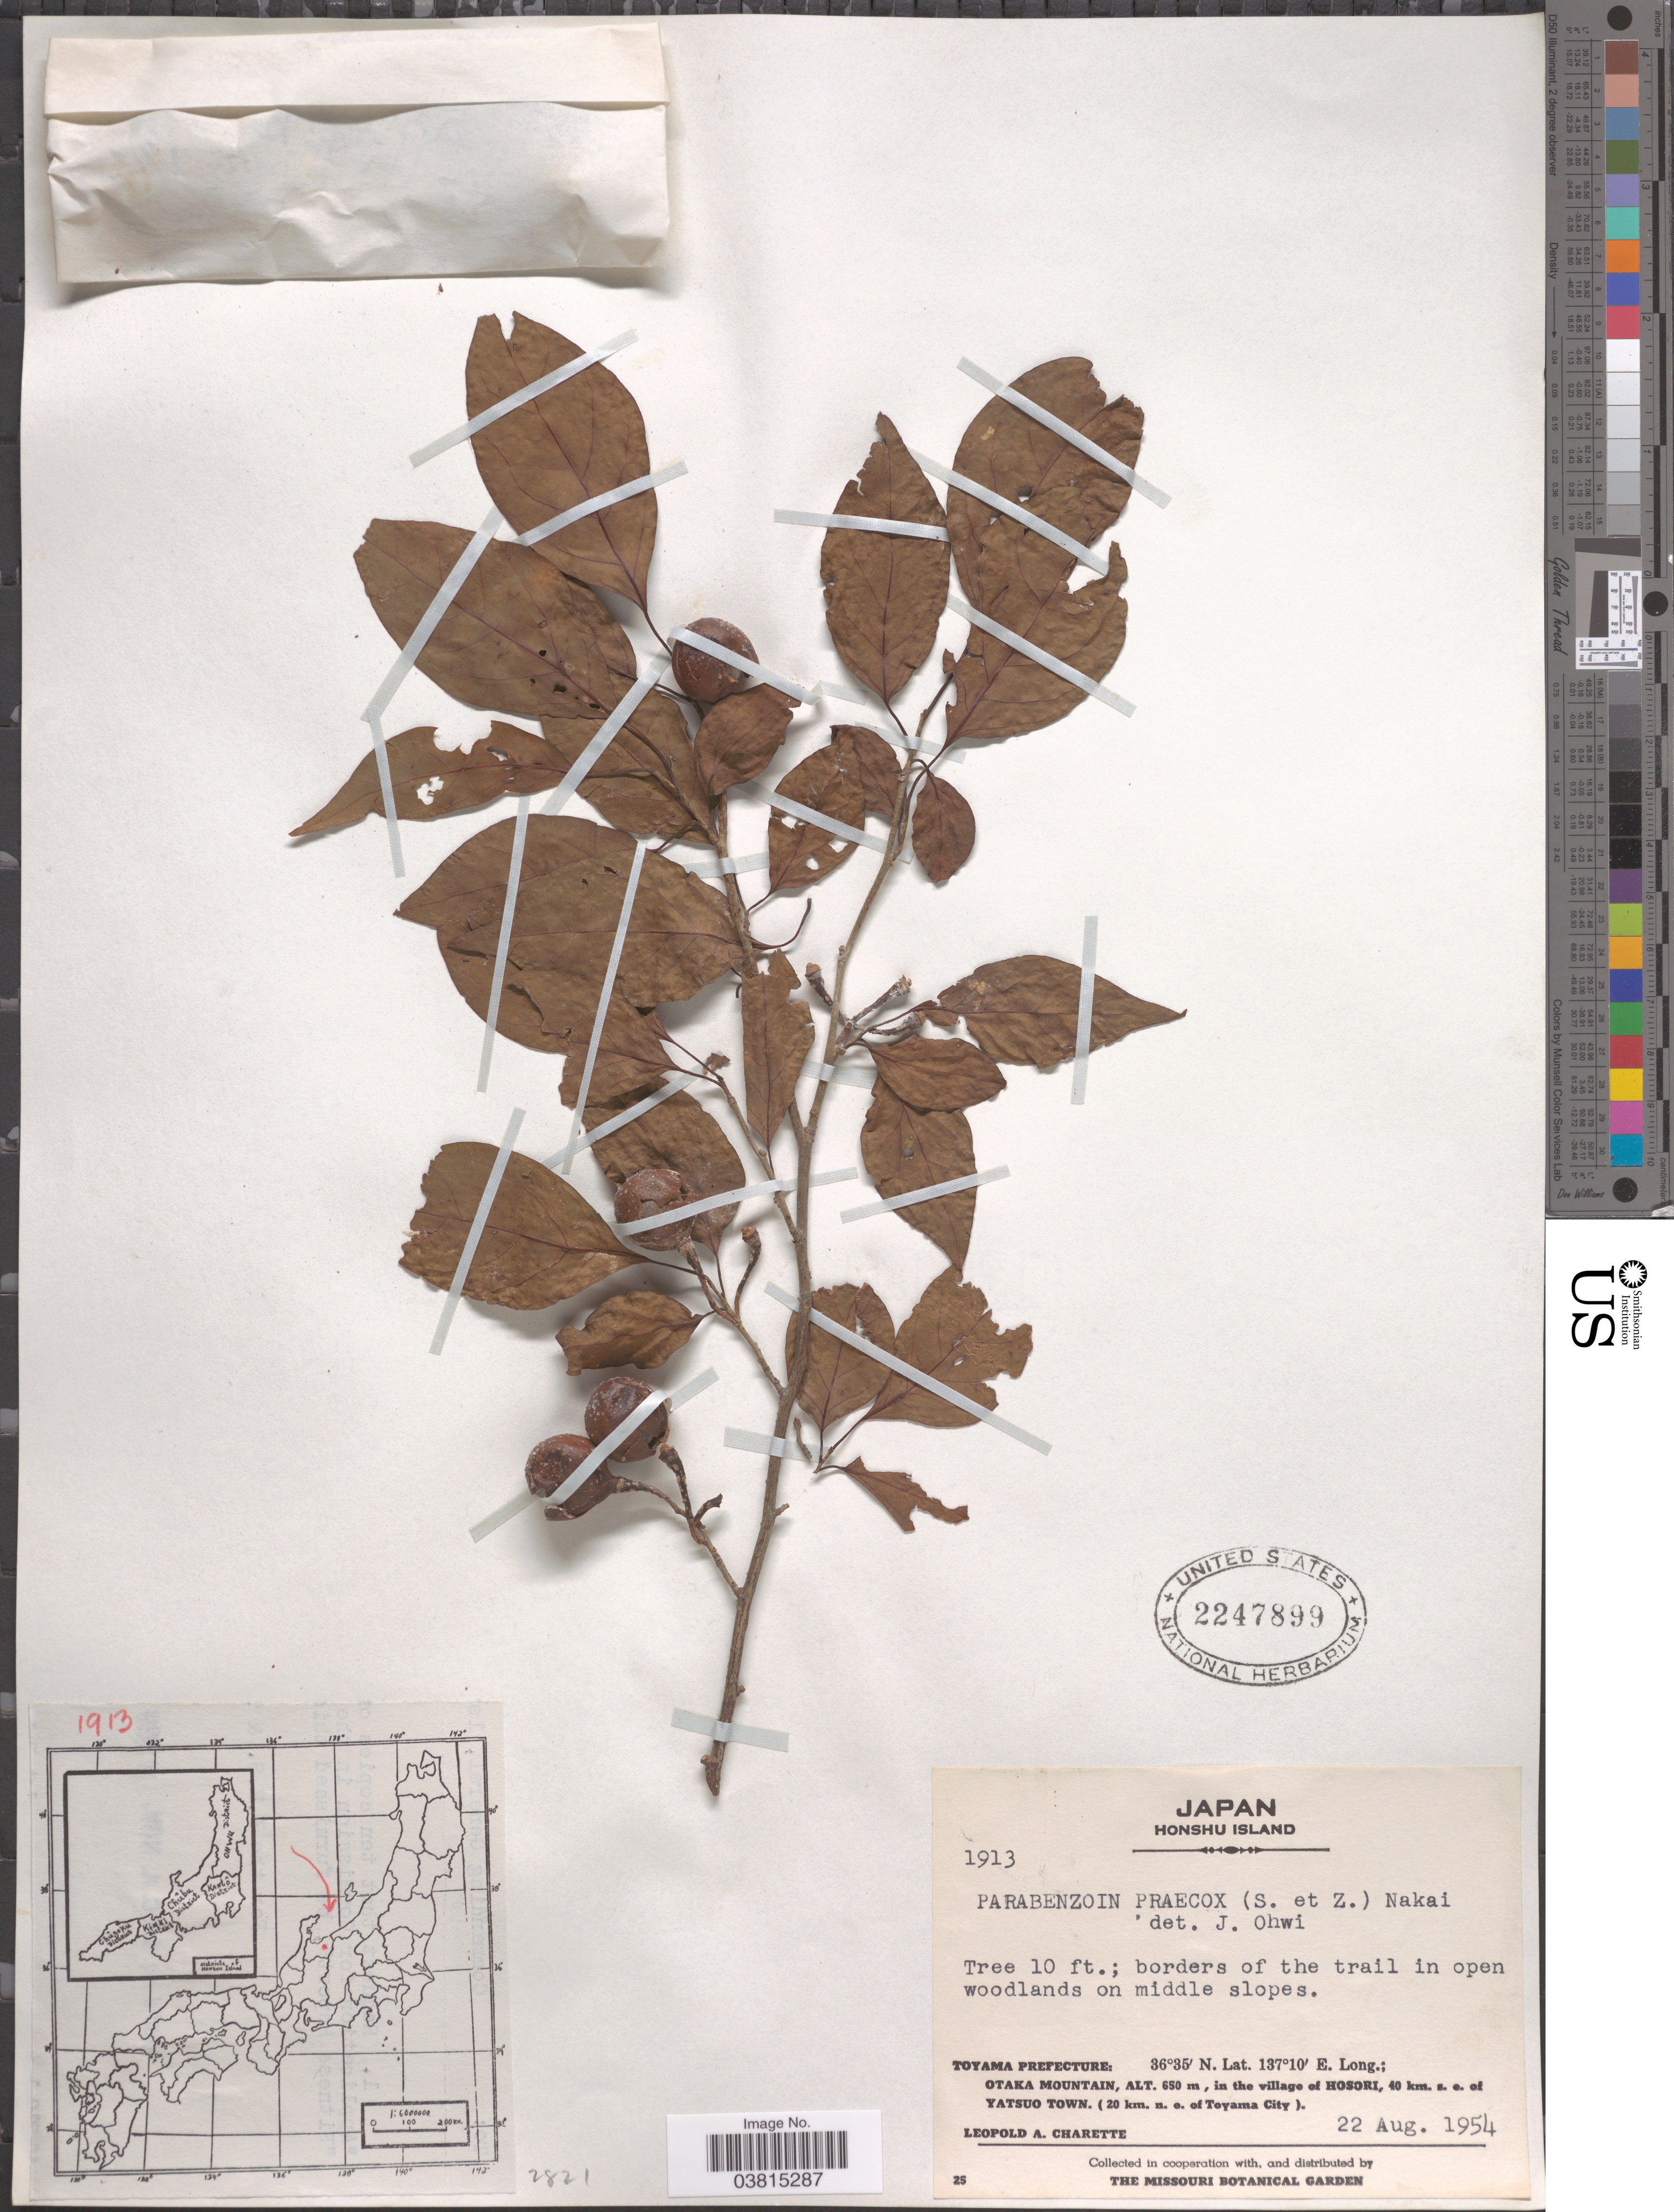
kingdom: Plantae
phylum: Tracheophyta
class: Magnoliopsida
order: Laurales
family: Lauraceae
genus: Lindera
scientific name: Lindera praecox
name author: (Siebold & Zucc.) Blume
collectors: L. A. Charette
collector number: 1913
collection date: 1954-08-22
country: Japan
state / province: Toyama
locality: Honshu Island. Toyama Prefecture. Otaka Mountain, in the village of Hosori, 40 km. s.e. of Yatsuo Town.(20 km. n.e. of Toyama City).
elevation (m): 650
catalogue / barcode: US 2247899